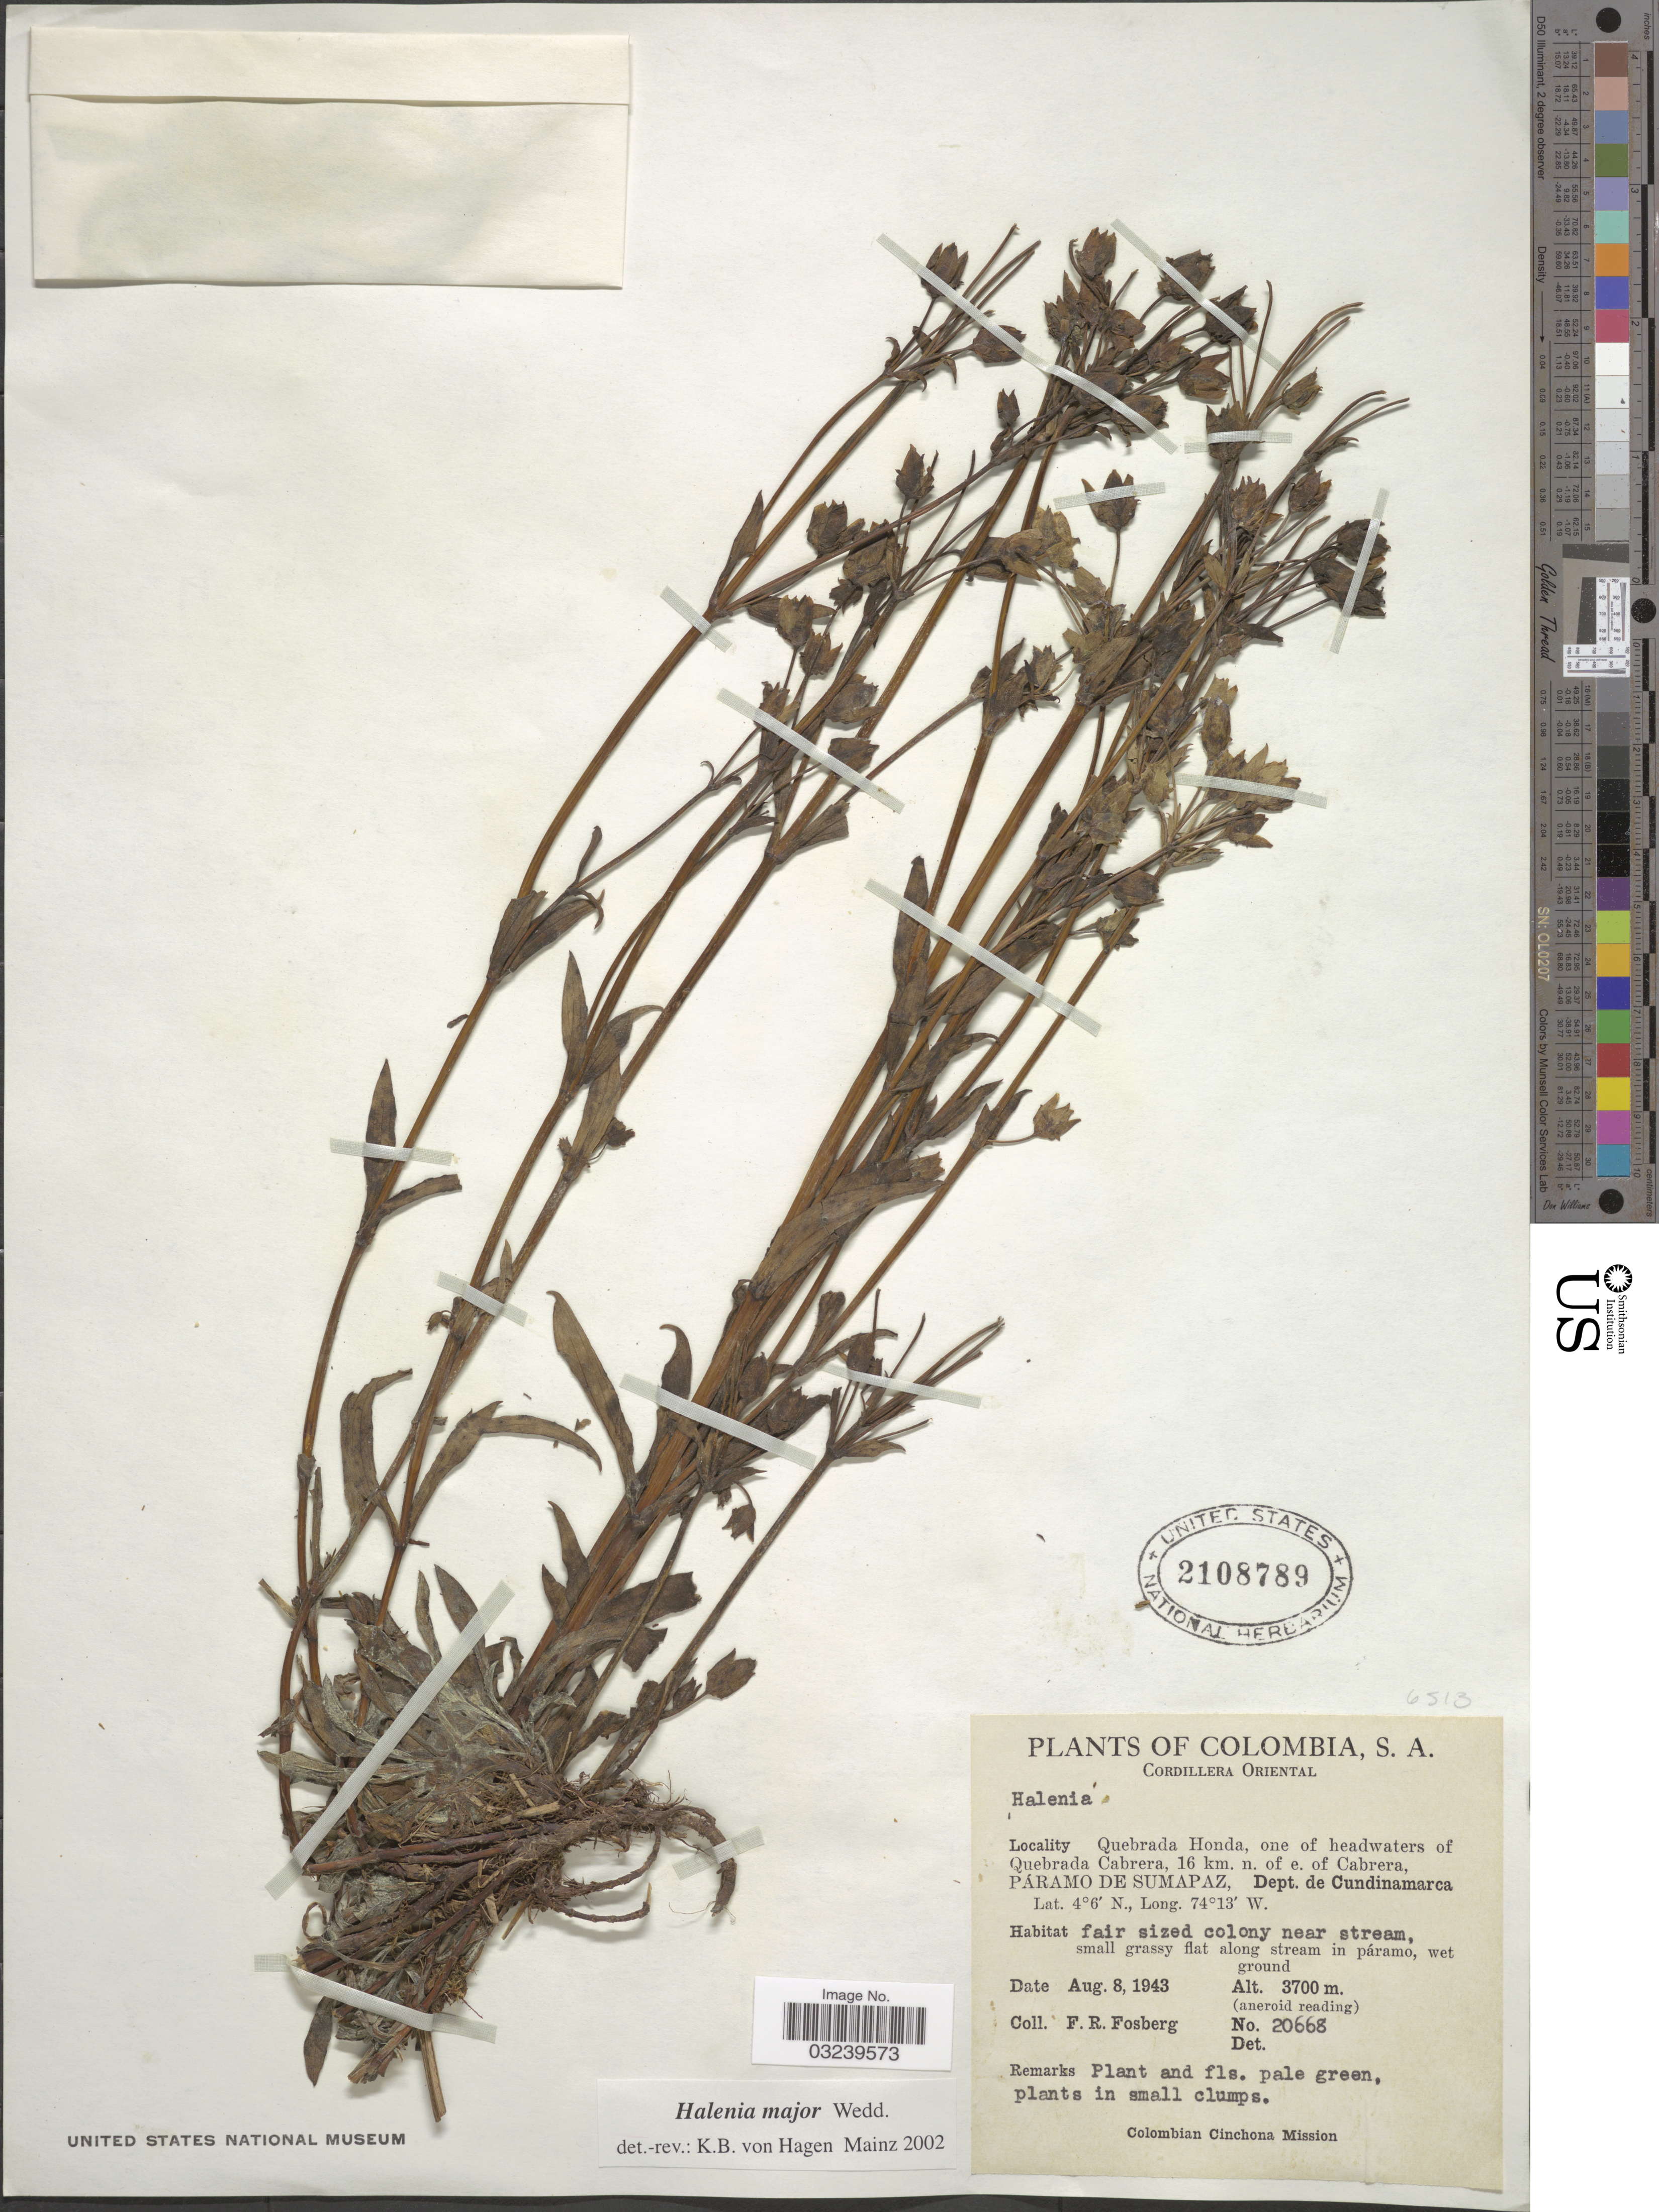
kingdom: Plantae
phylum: Tracheophyta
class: Magnoliopsida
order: Gentianales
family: Gentianaceae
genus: Halenia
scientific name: Halenia major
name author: Wedd.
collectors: F. R. Fosberg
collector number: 20668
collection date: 1943-08-08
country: Colombia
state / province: Cundinamarca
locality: Cordillera Oriental, Quebrda Honda, one of headwaters of Quebrada Cabrera, 16 km. n. of e. of Cabrera, Páramo De Sumapaz, Dept. de Cundinamarca.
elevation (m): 3700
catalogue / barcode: US 2108789